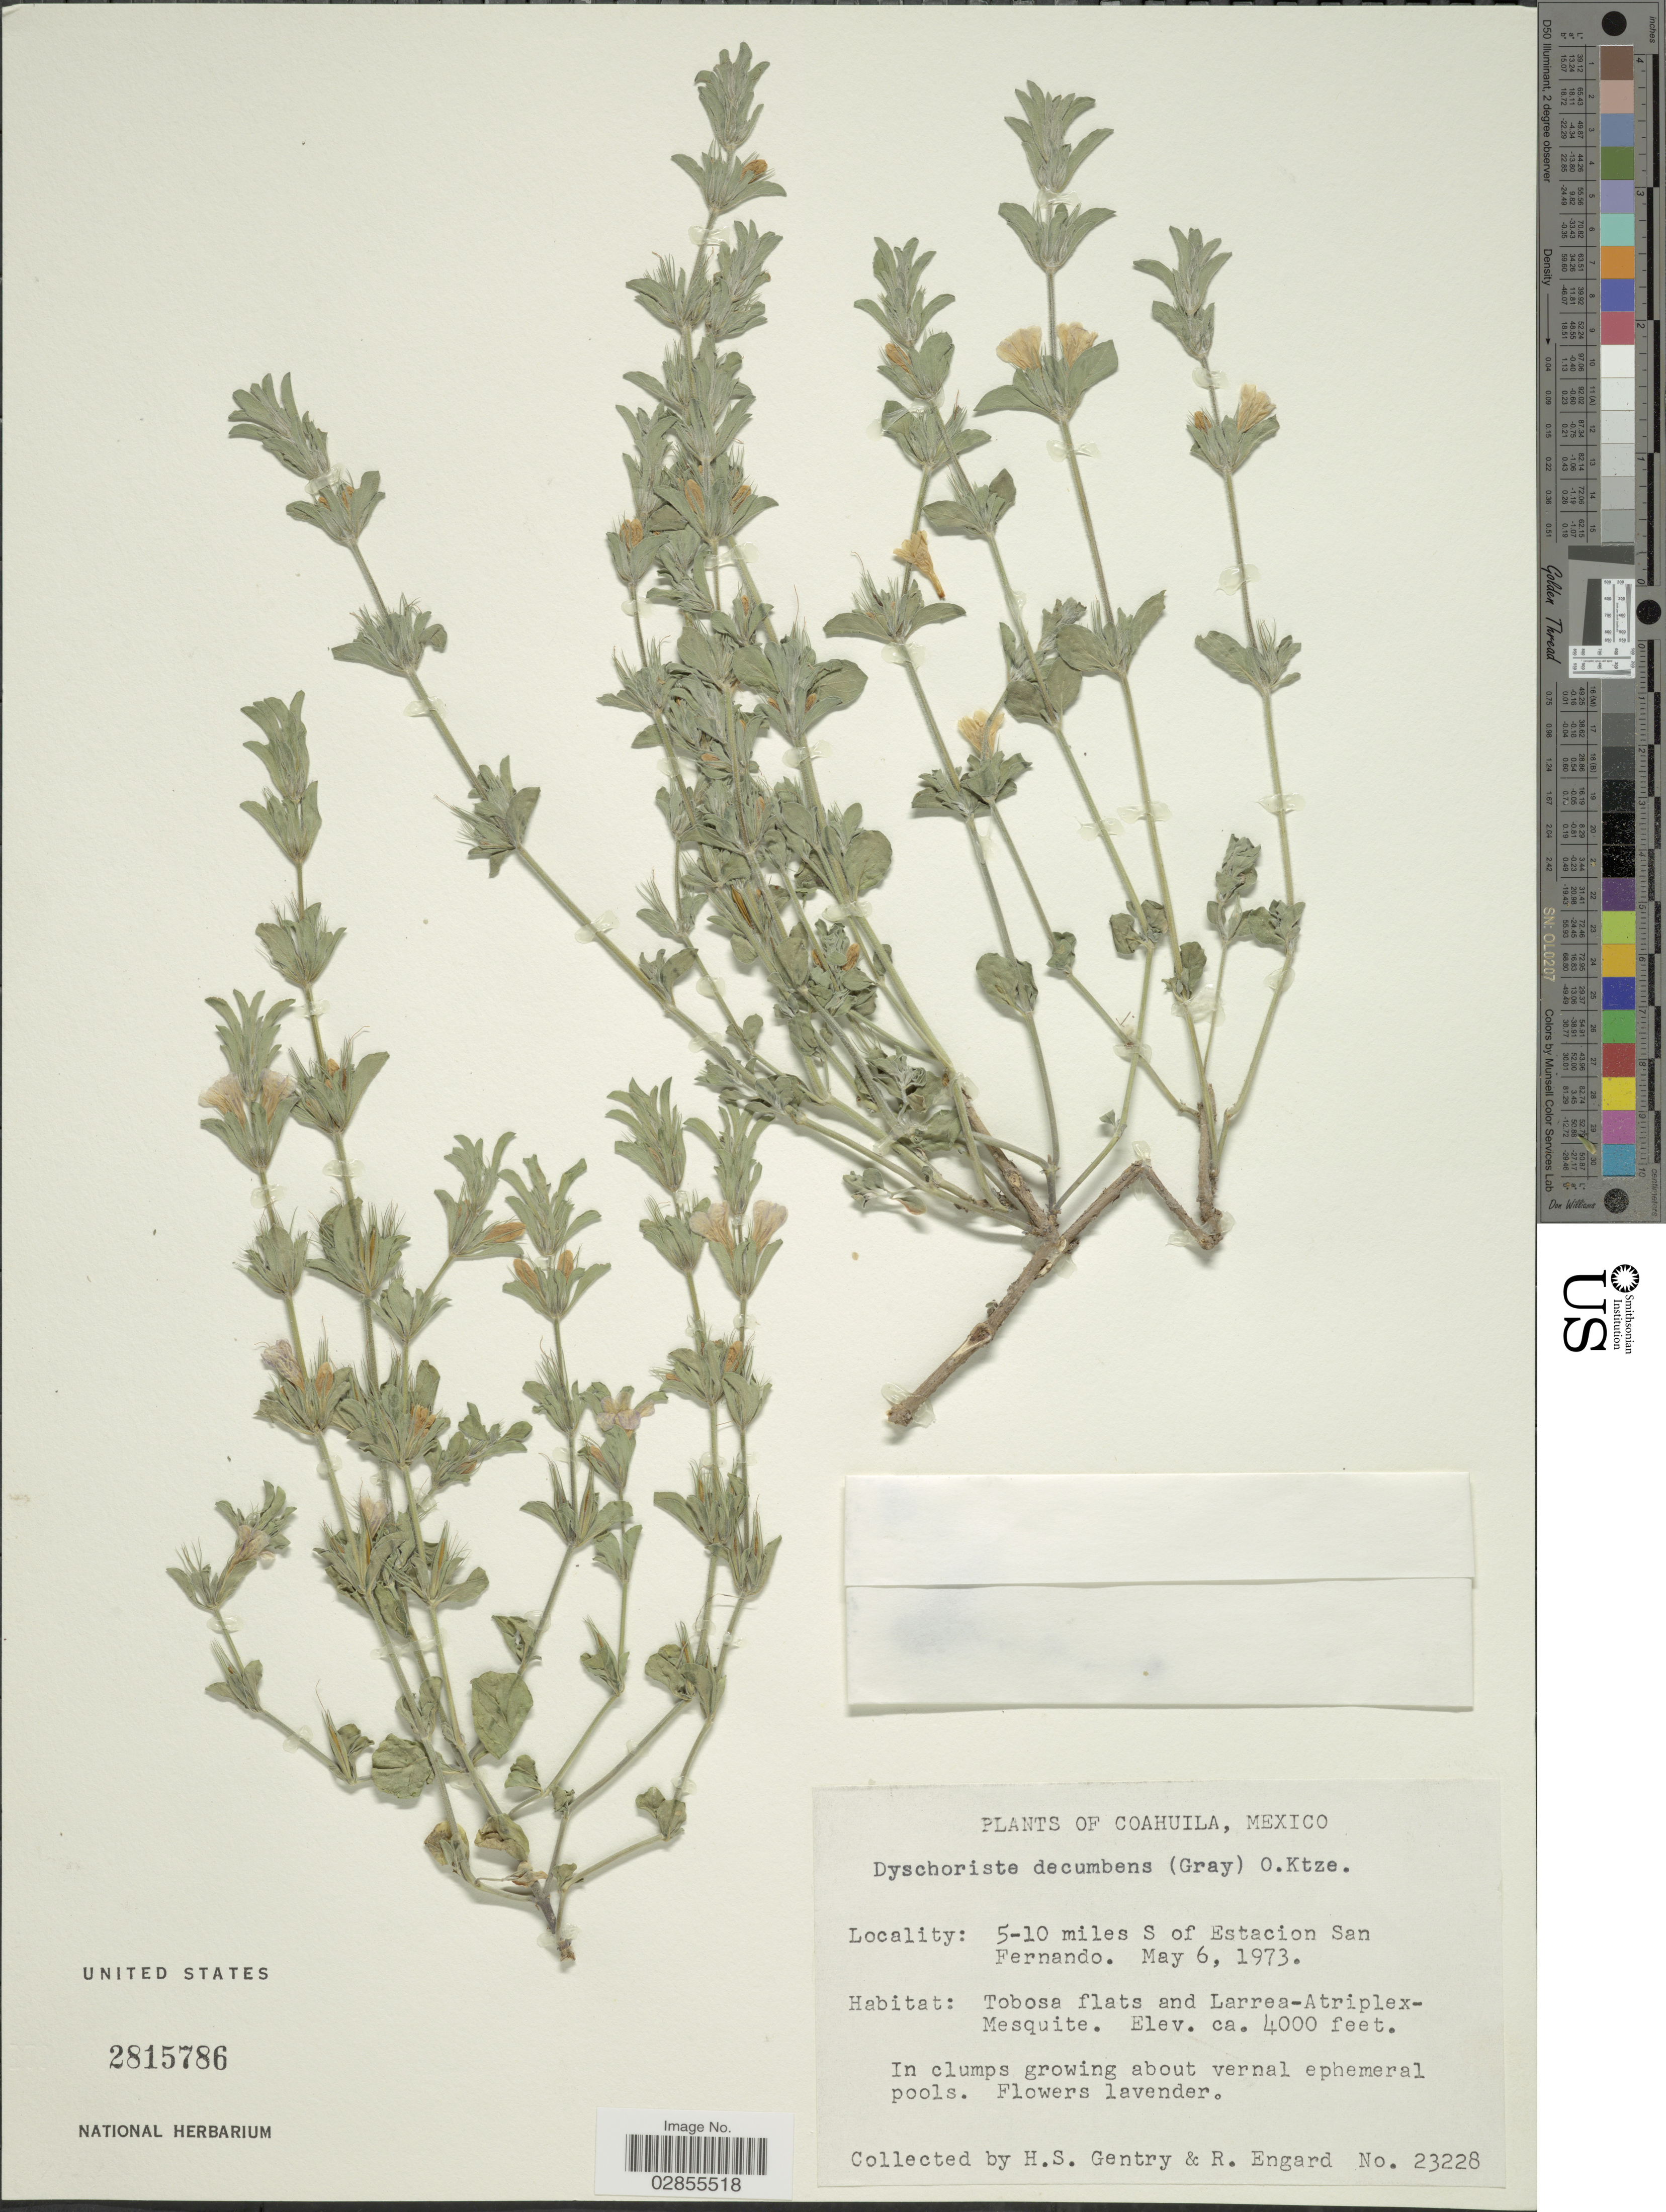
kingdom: Plantae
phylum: Tracheophyta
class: Magnoliopsida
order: Lamiales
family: Acanthaceae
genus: Dyschoriste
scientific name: Dyschoriste schiedeana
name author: (Nees) Kuntze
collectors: H. S. Gentry & R. Engard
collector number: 23228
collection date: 1973-05-06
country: Mexico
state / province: Coahuila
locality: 5-10 miles S of Estacion San Fernando.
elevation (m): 1219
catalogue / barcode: US 2815786